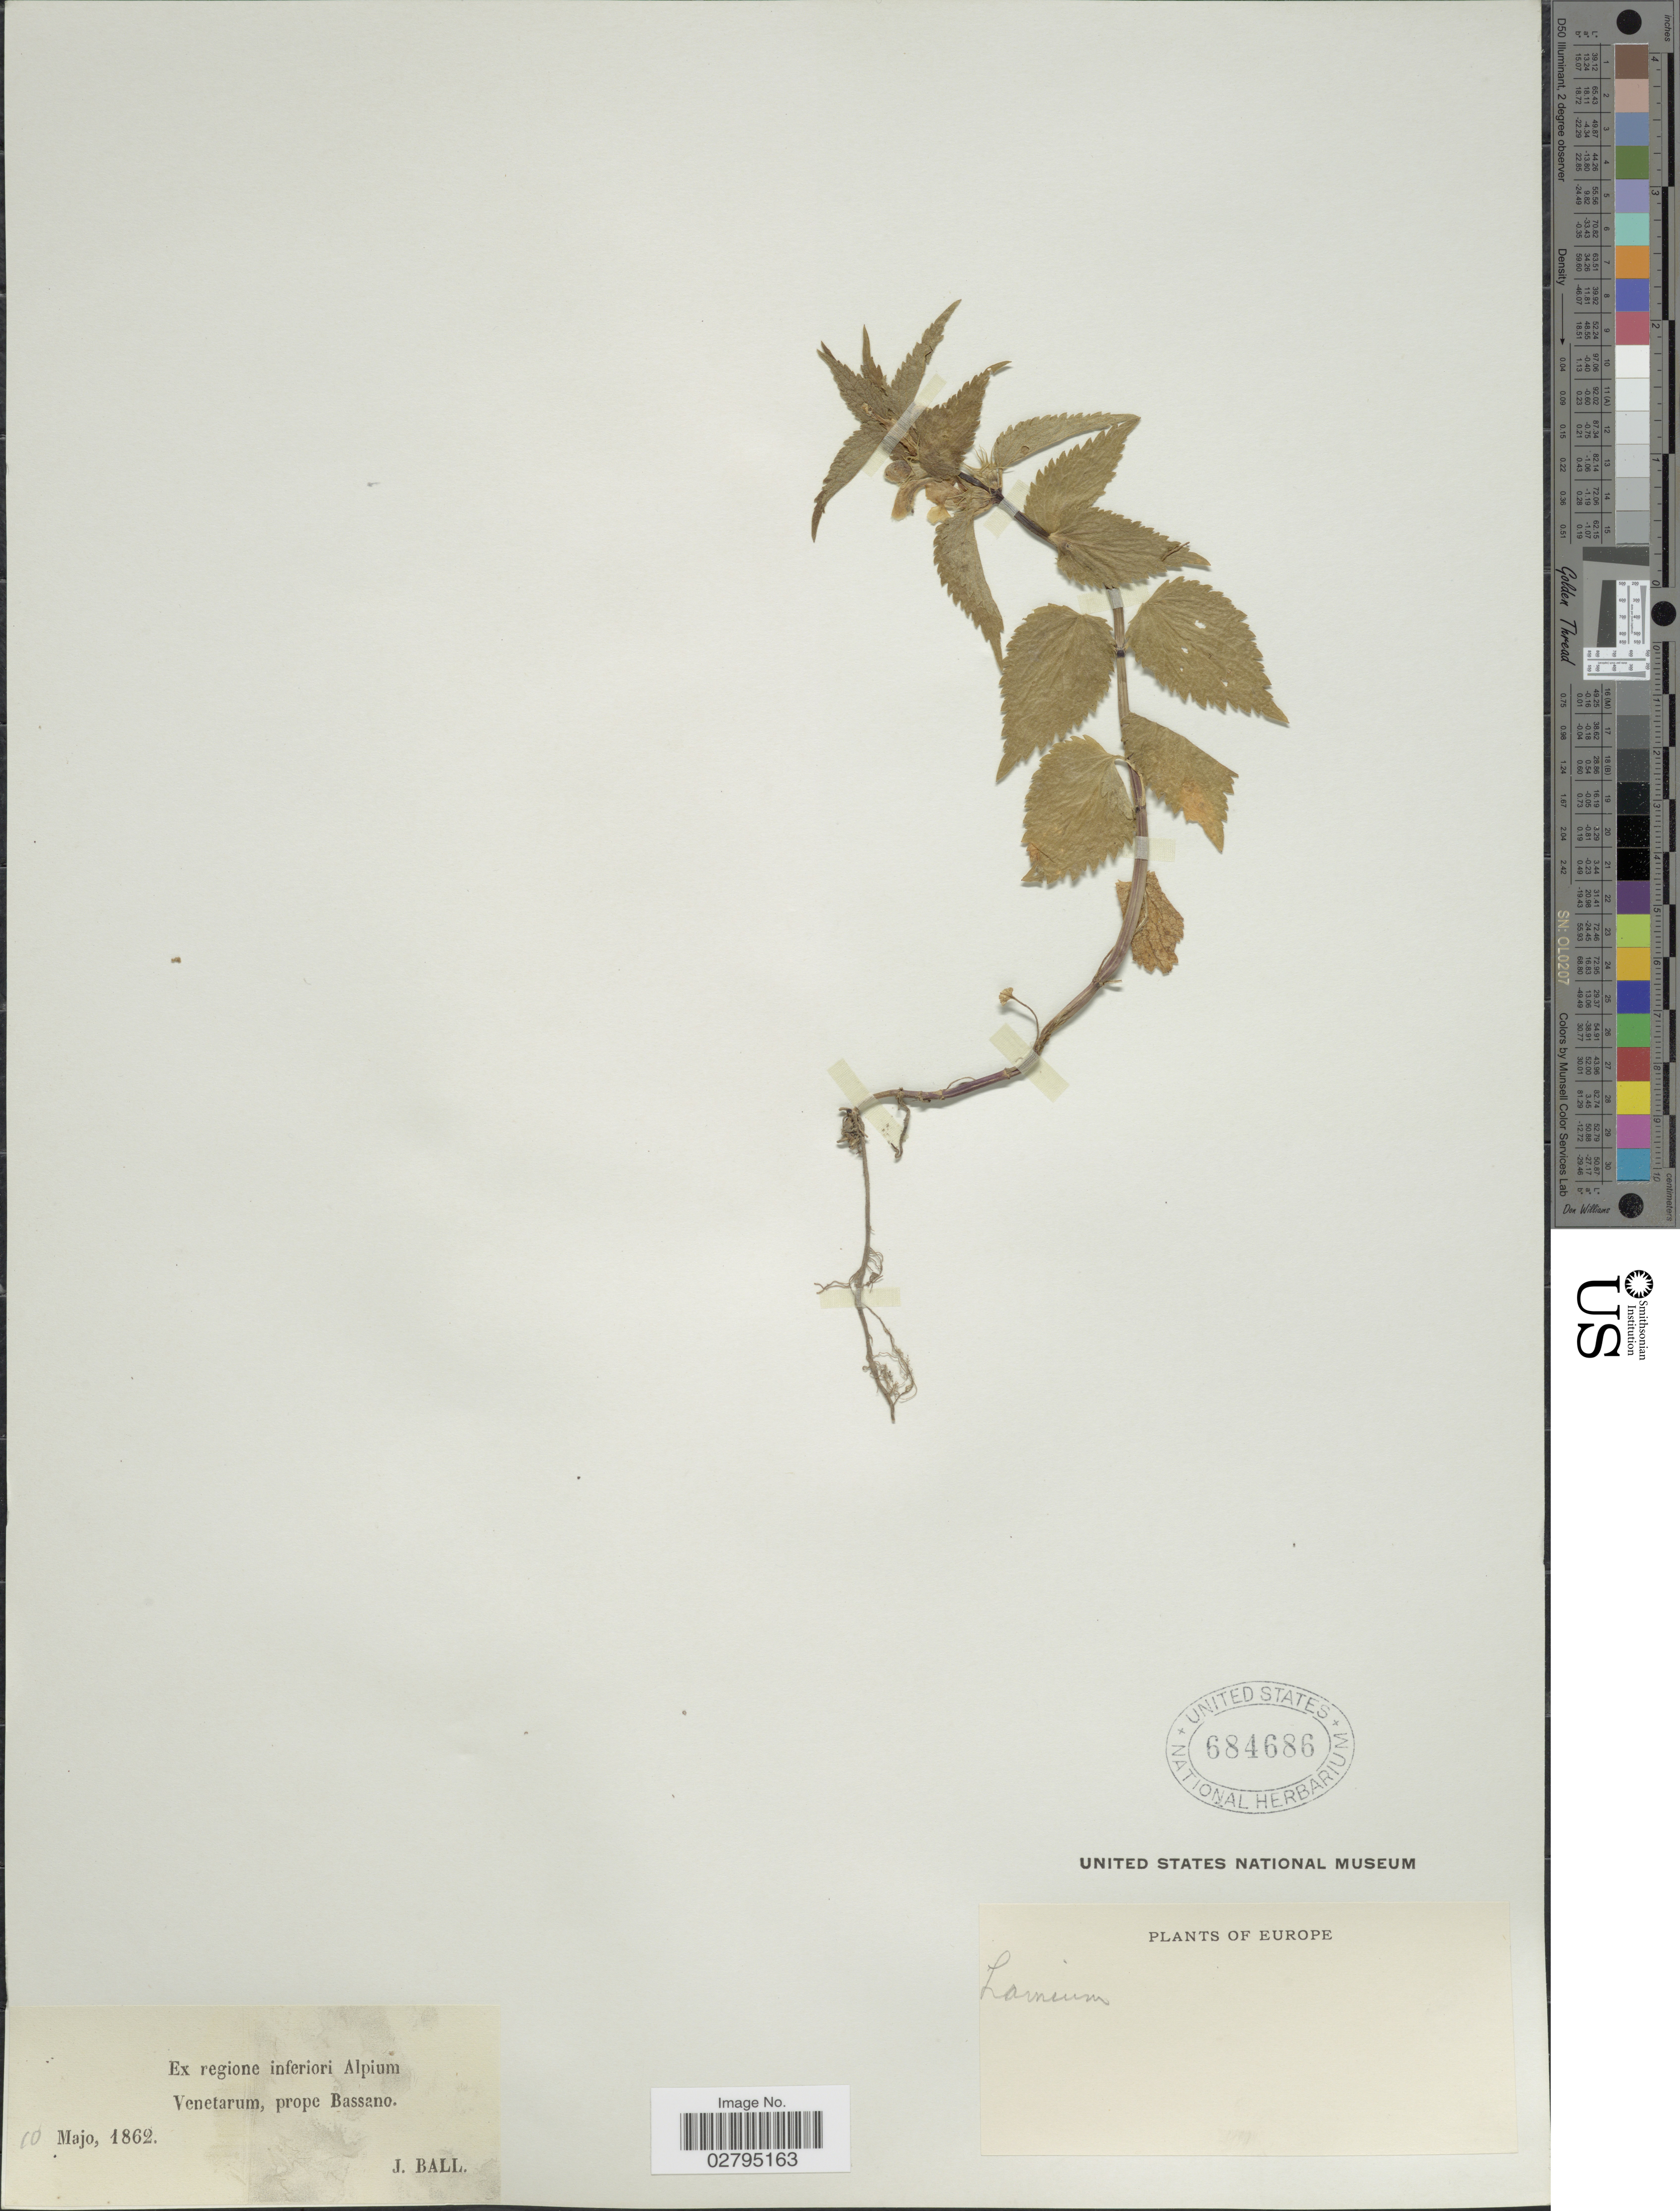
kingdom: Plantae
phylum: Tracheophyta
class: Magnoliopsida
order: Lamiales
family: Lamiaceae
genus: Lamium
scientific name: Lamium sp.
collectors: J. Ball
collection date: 1862-05-10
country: Italy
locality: Europe, regione inferiori Alpium, Venetarum, prope Bassano.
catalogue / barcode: US 684686